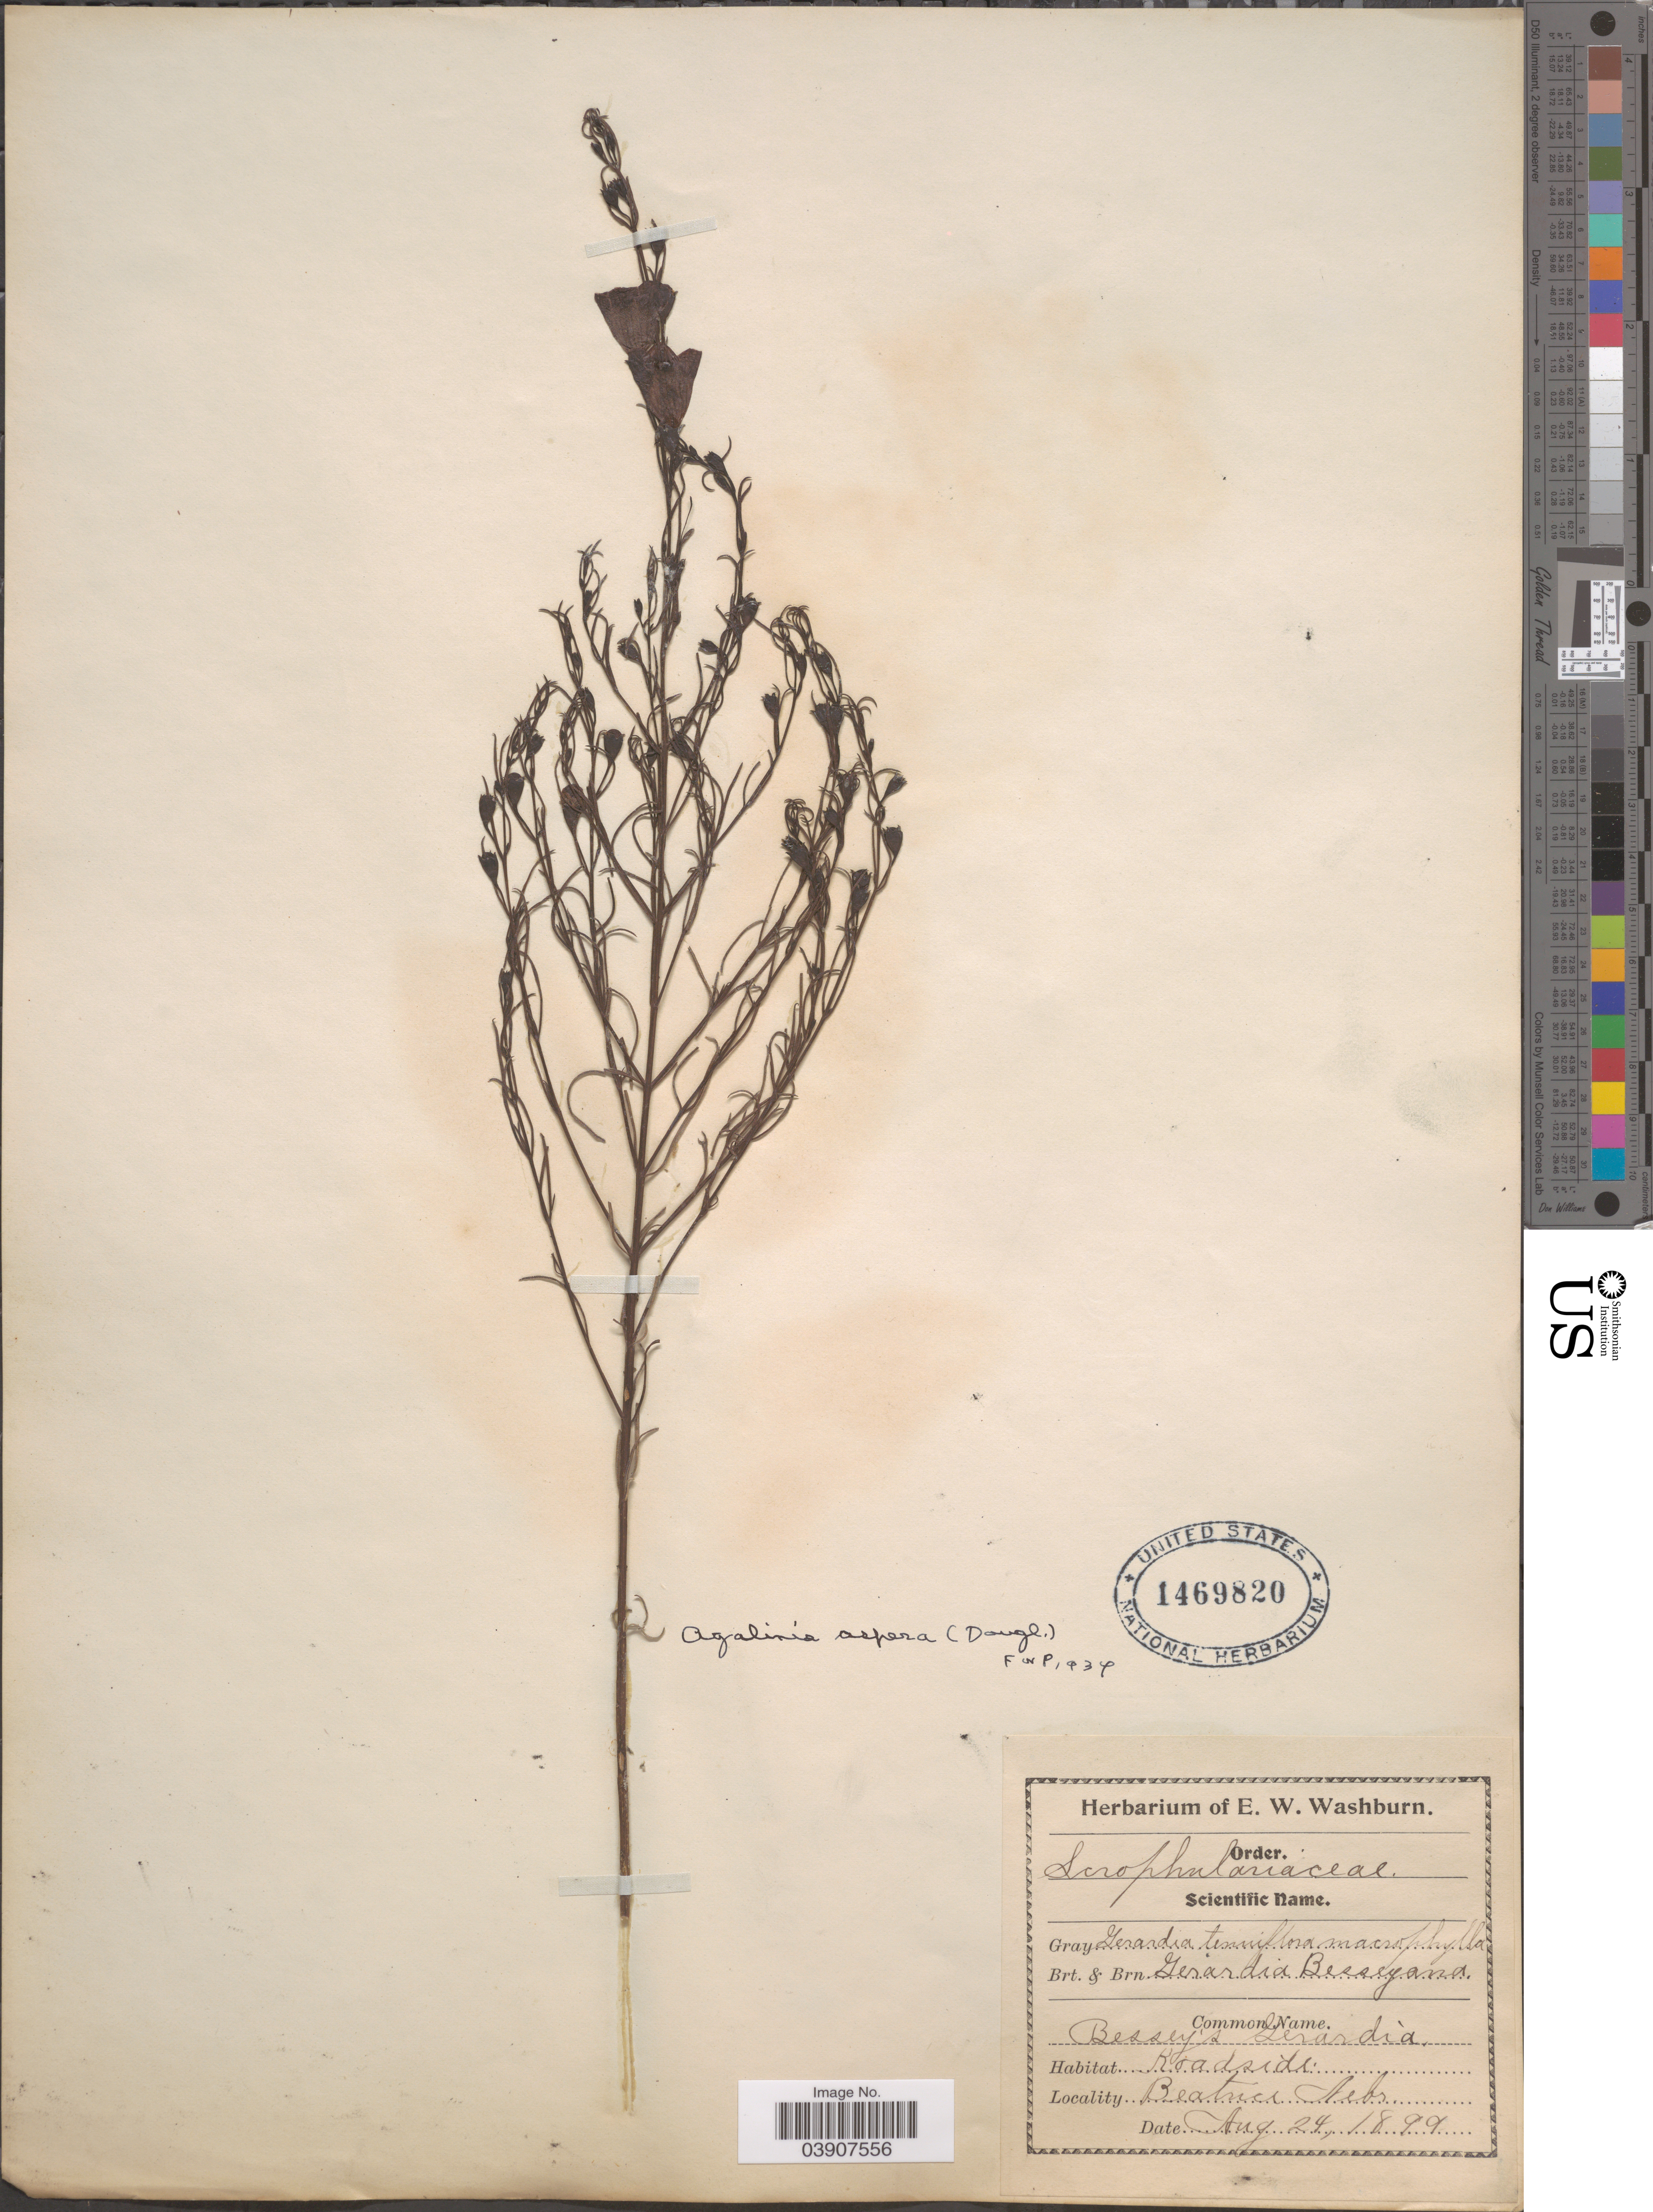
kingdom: Plantae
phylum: Tracheophyta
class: Magnoliopsida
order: Lamiales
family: Orobanchaceae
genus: Agalinis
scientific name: Agalinis aspera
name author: (Douglas ex Benth.) Britton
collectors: ex herb. E. W. Washburn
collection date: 1899-08-24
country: United States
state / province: Nebraska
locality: Roadside, Beatrice.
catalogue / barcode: US 1469820